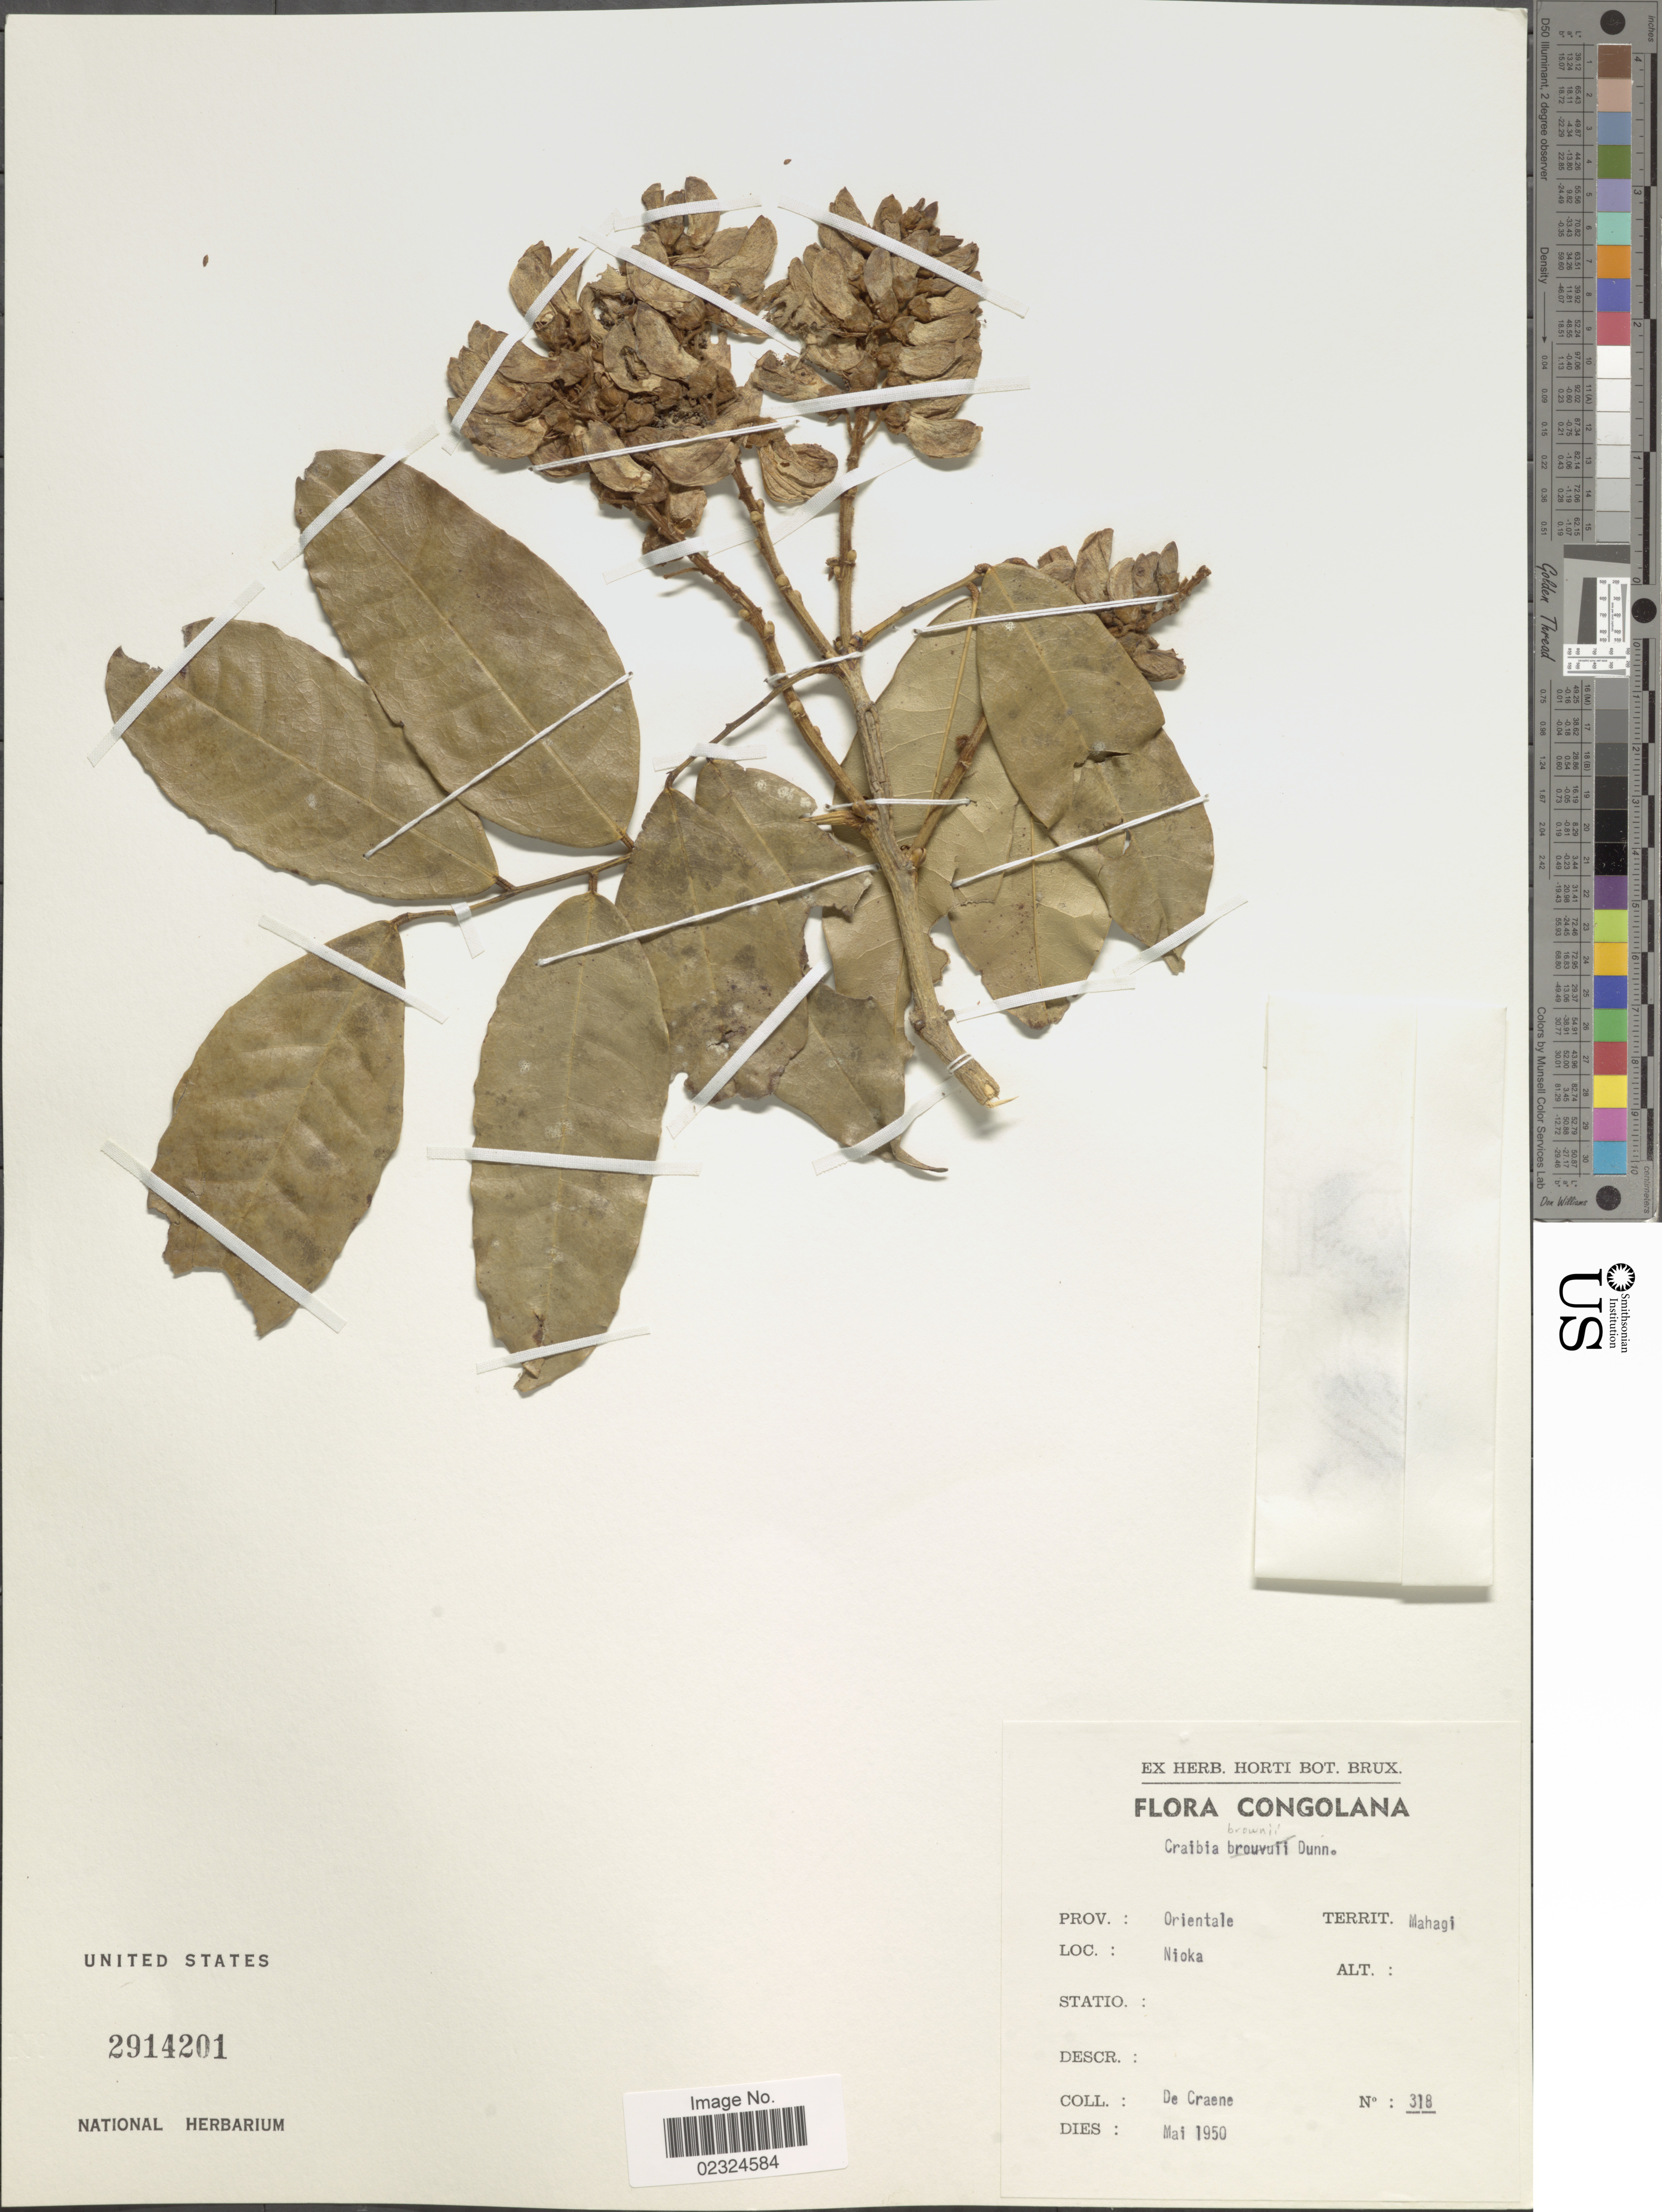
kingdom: Plantae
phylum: Tracheophyta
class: Magnoliopsida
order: Fabales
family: Fabaceae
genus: Craibia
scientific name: Craibia brownii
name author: Dunn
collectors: De Craene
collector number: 318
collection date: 1950-05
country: Congo, Democratic Republic of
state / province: Ituri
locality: Congolana. Territ.: Mahagi. Nioka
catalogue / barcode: US 2914201